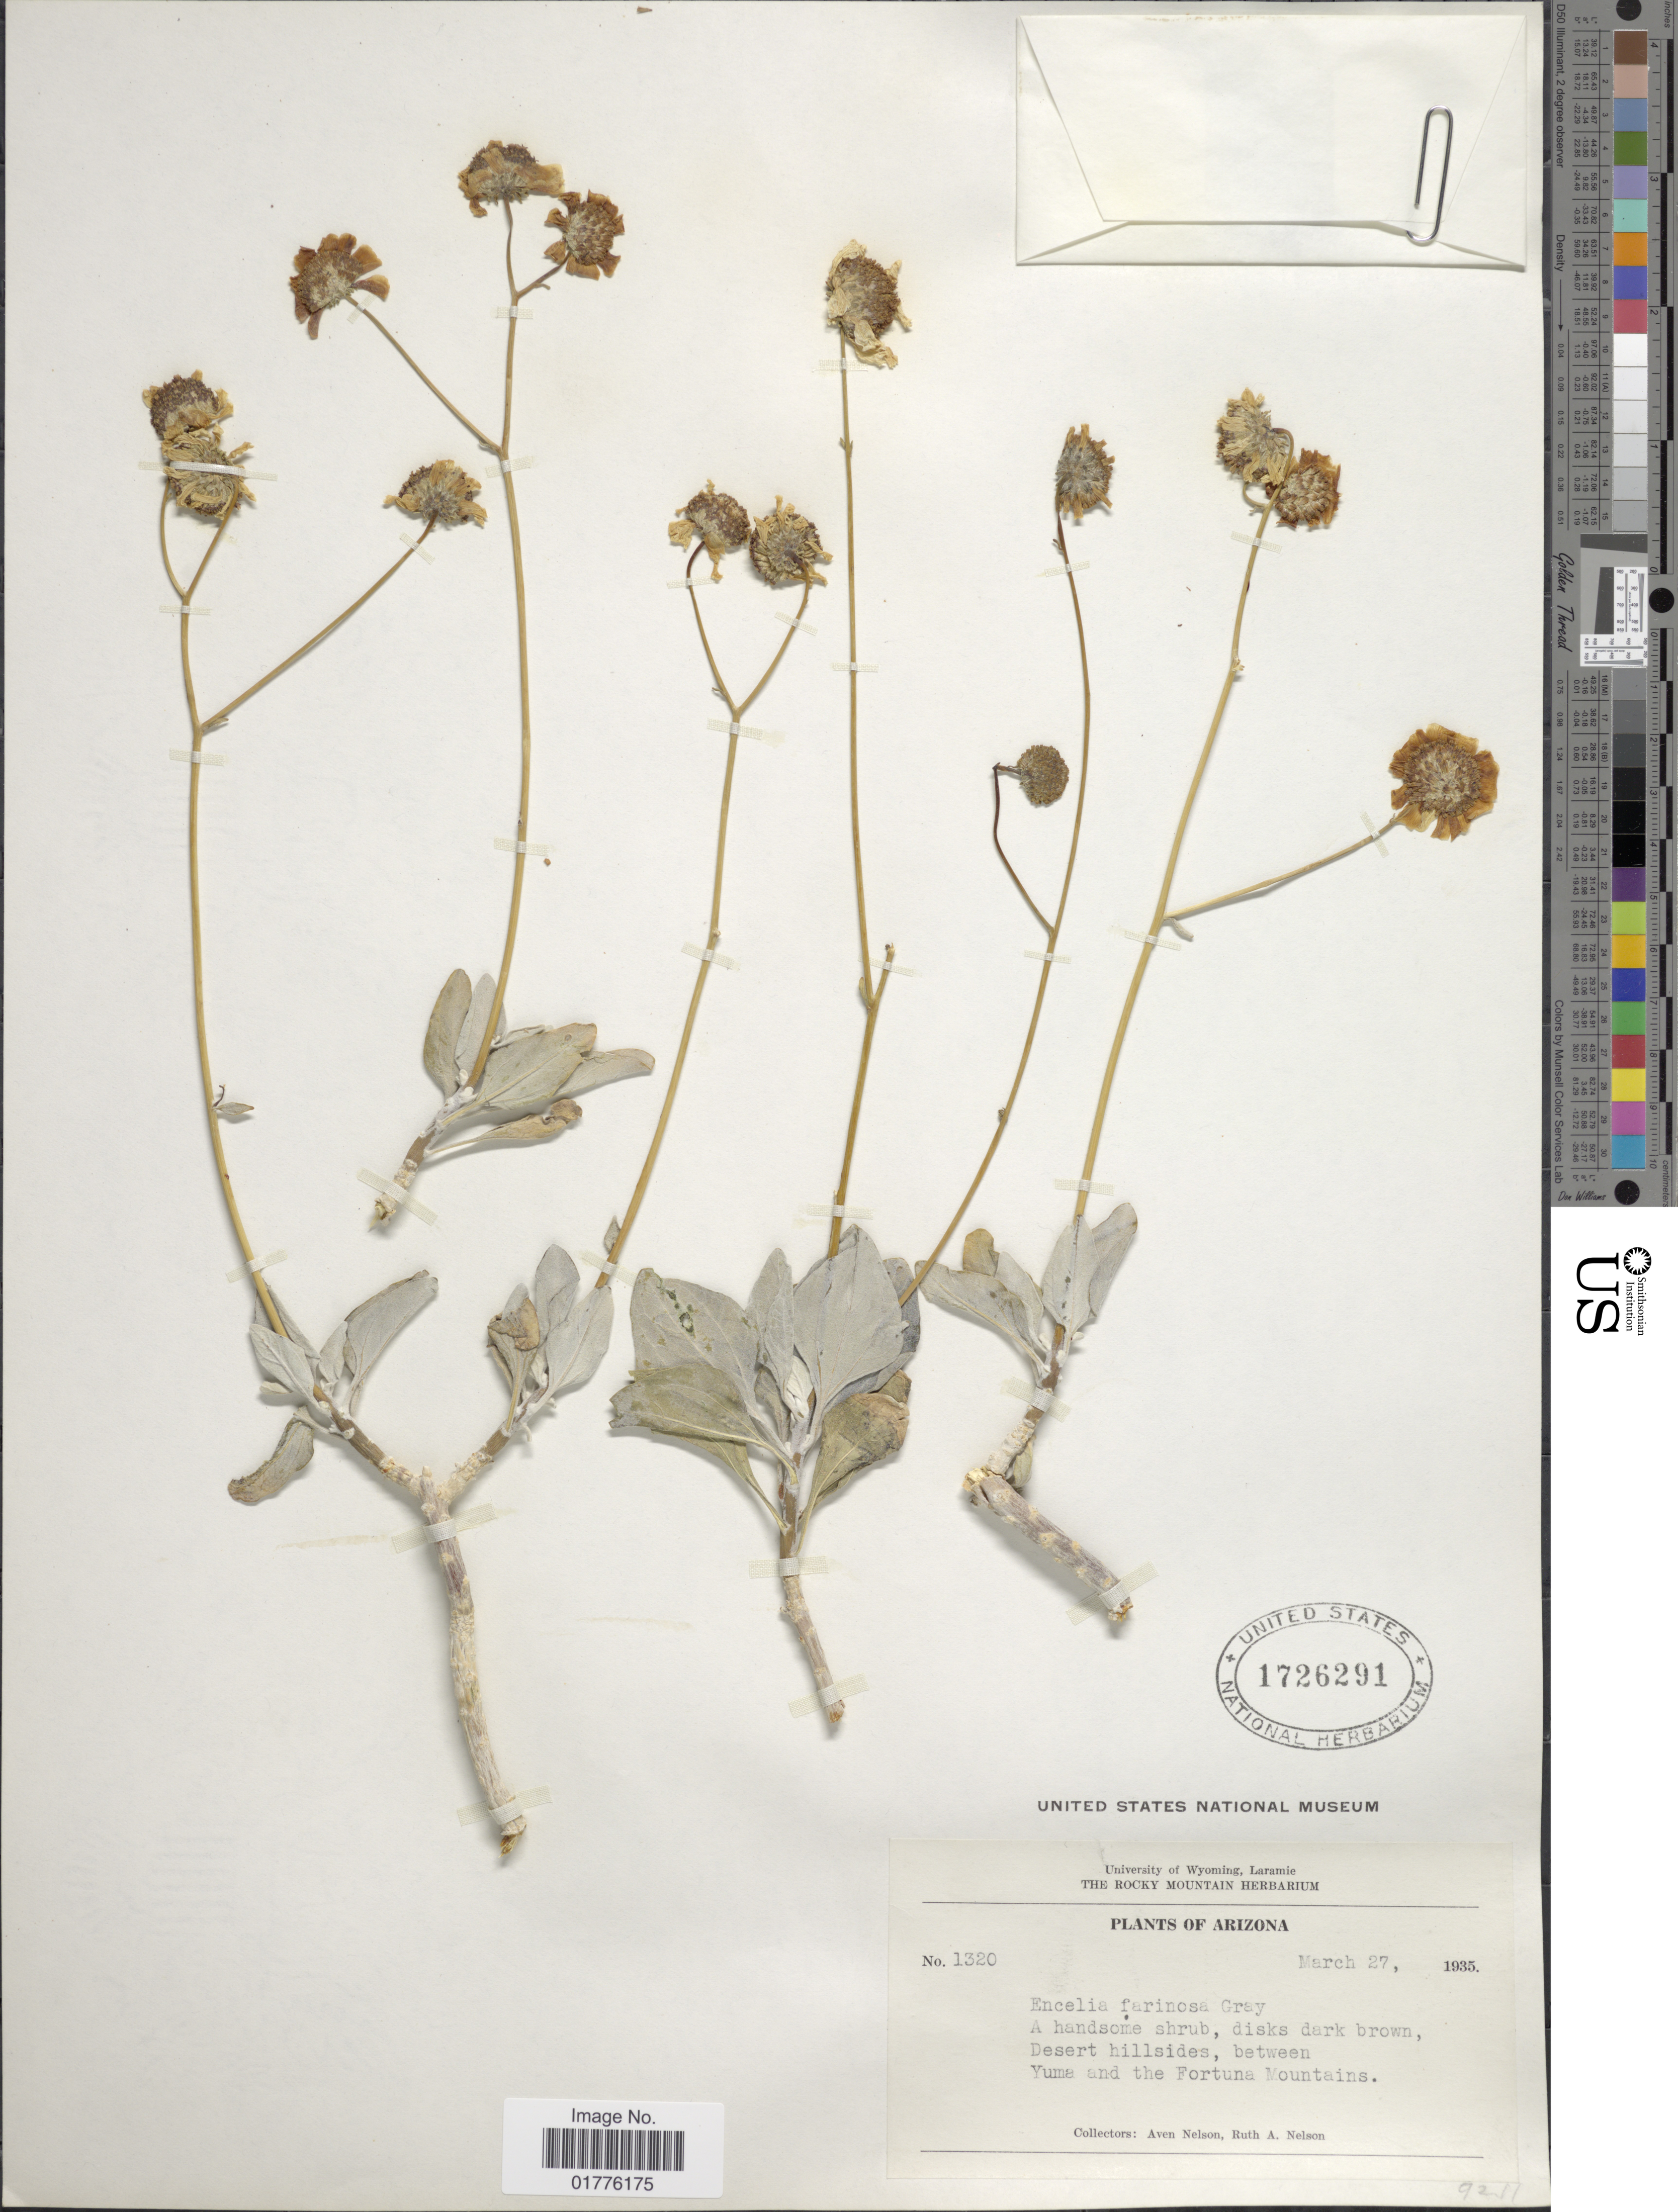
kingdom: Plantae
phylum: Tracheophyta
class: Magnoliopsida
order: Asterales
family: Asteraceae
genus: Encelia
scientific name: Encelia farinosa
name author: A. Gray ex Torr. in Emory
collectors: A. Nelson & R. A. Nelson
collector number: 1320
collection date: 1935-03-27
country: United States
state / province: Arizona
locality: Arizona. Desert hillside, between yuma and the Fortuna Mountains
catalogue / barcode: US 1726291